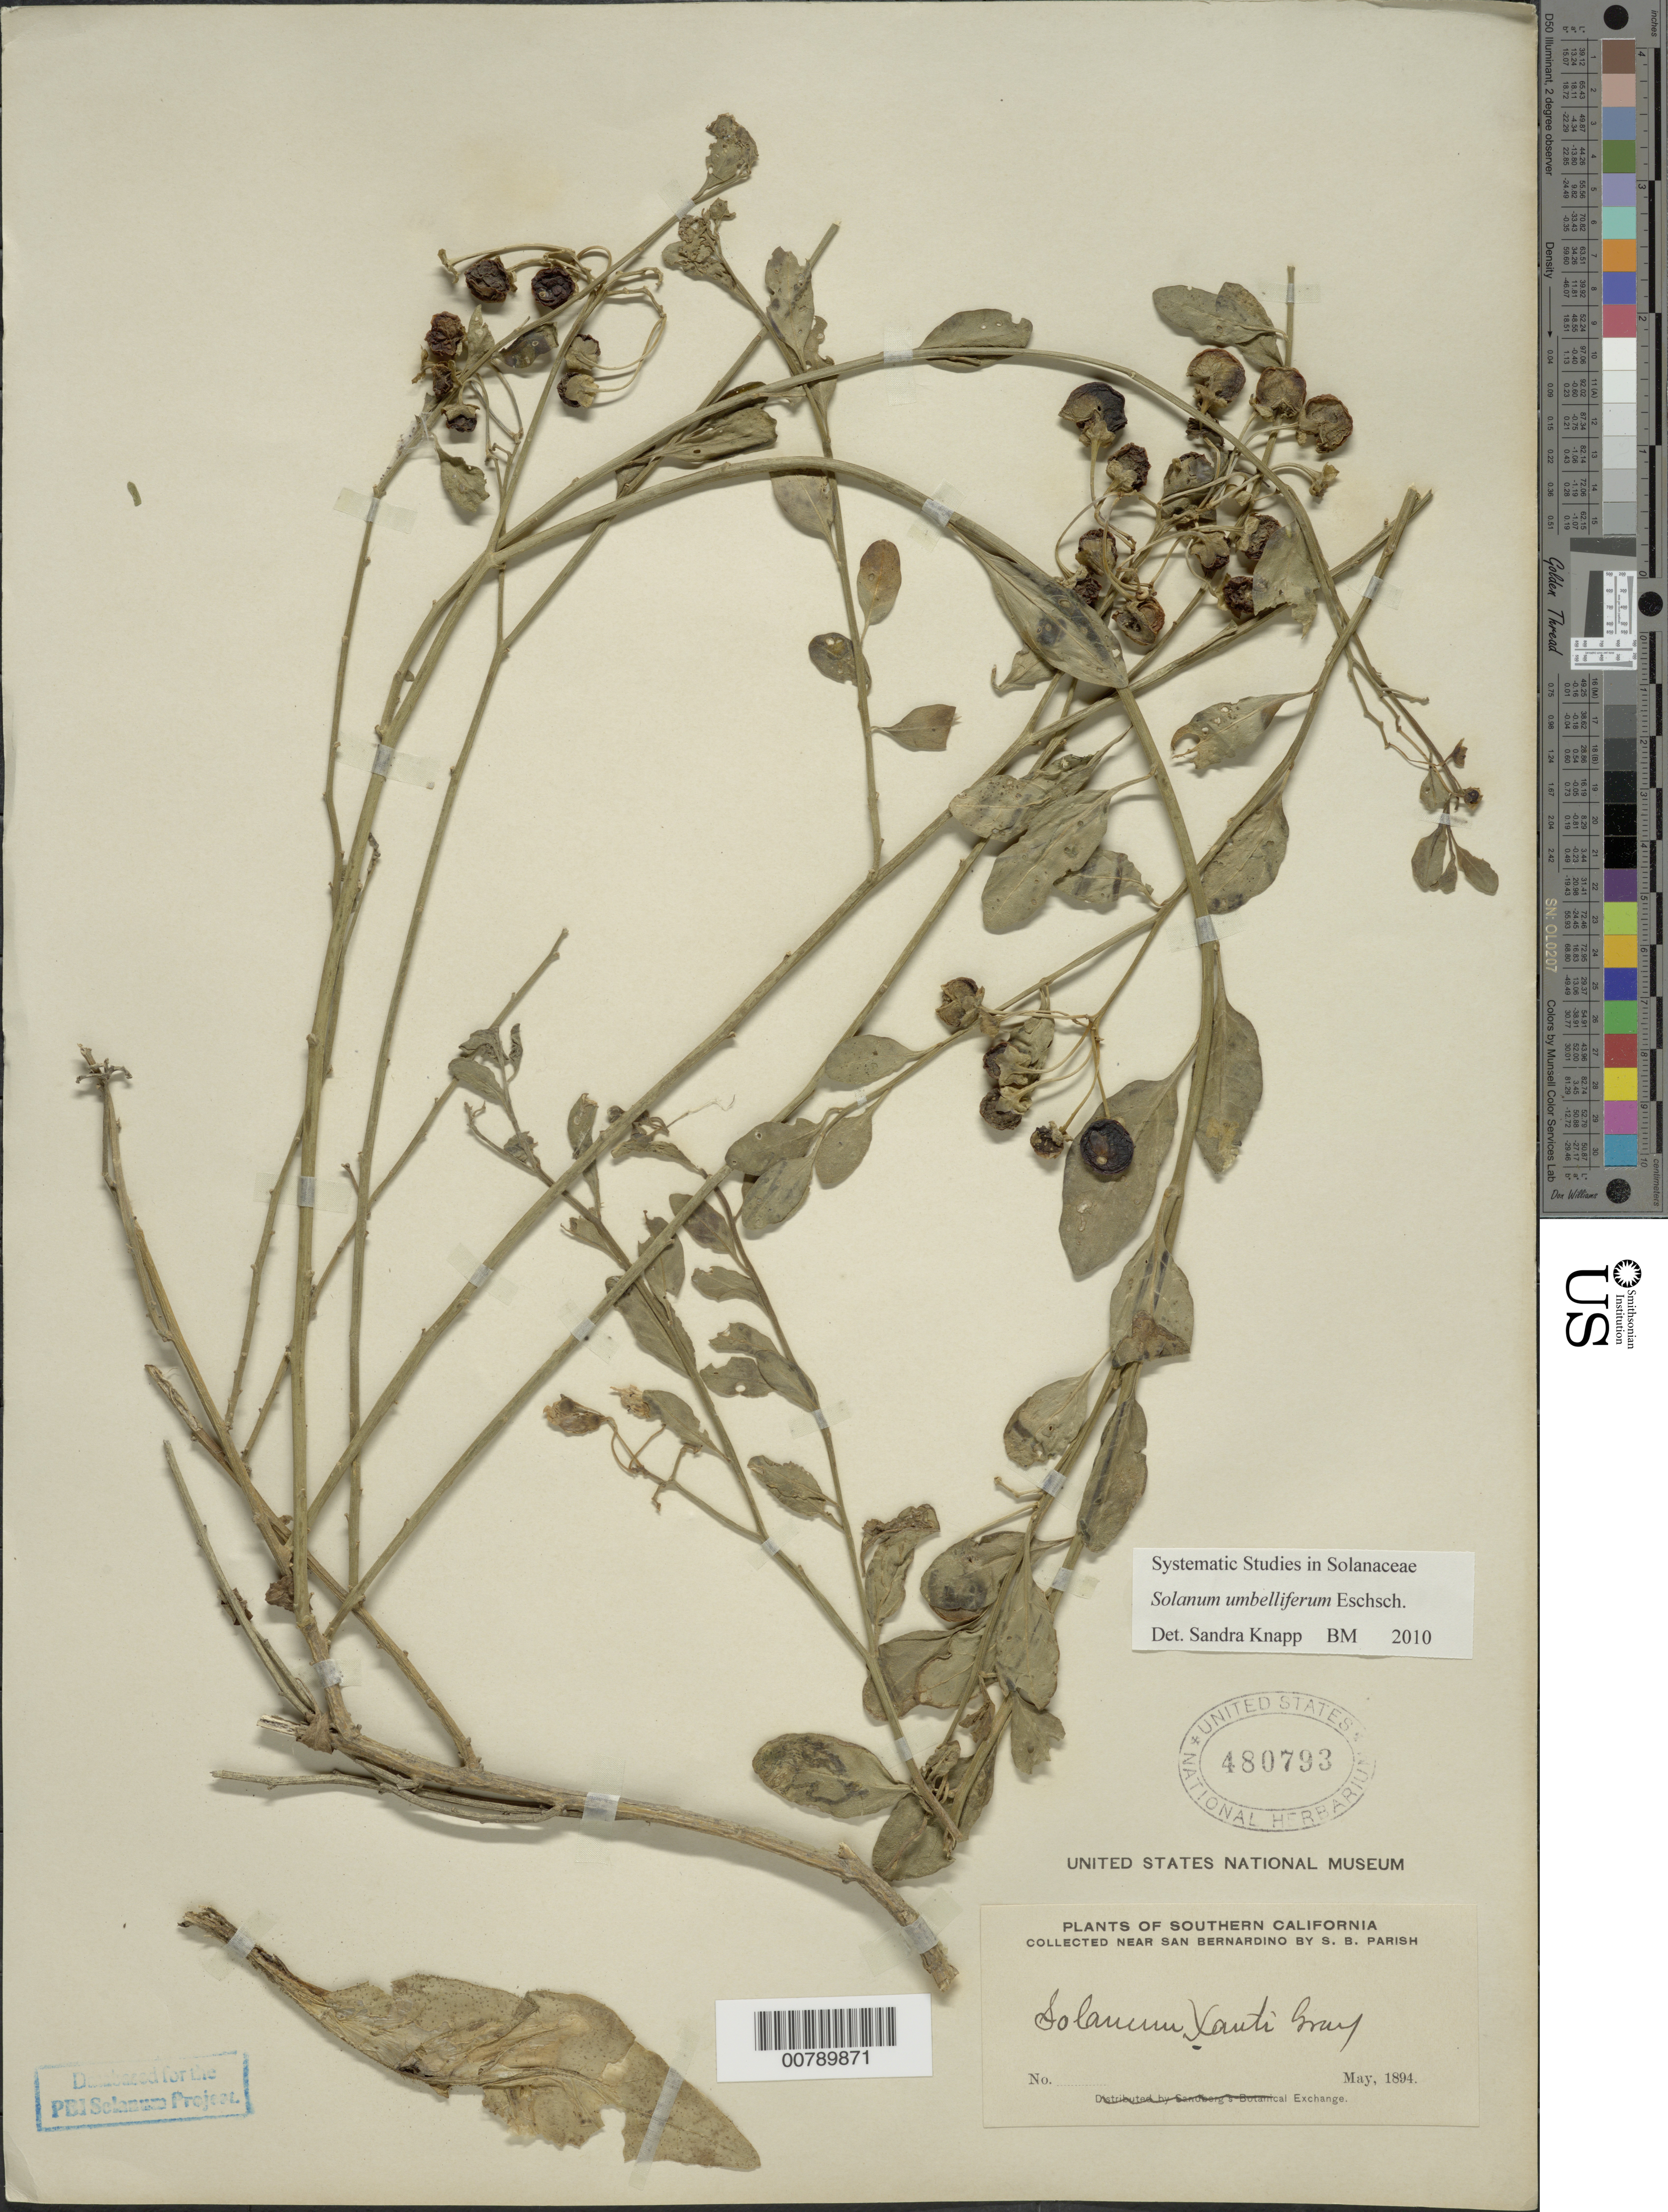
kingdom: Plantae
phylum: Tracheophyta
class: Magnoliopsida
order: Solanales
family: Solanaceae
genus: Solanum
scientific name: Solanum umbelliferum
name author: Eschsch.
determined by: Knapp, S. D.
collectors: S. B. Parish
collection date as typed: May 1894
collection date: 1894-05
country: United States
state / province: California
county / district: San Bernardino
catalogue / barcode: US 480793